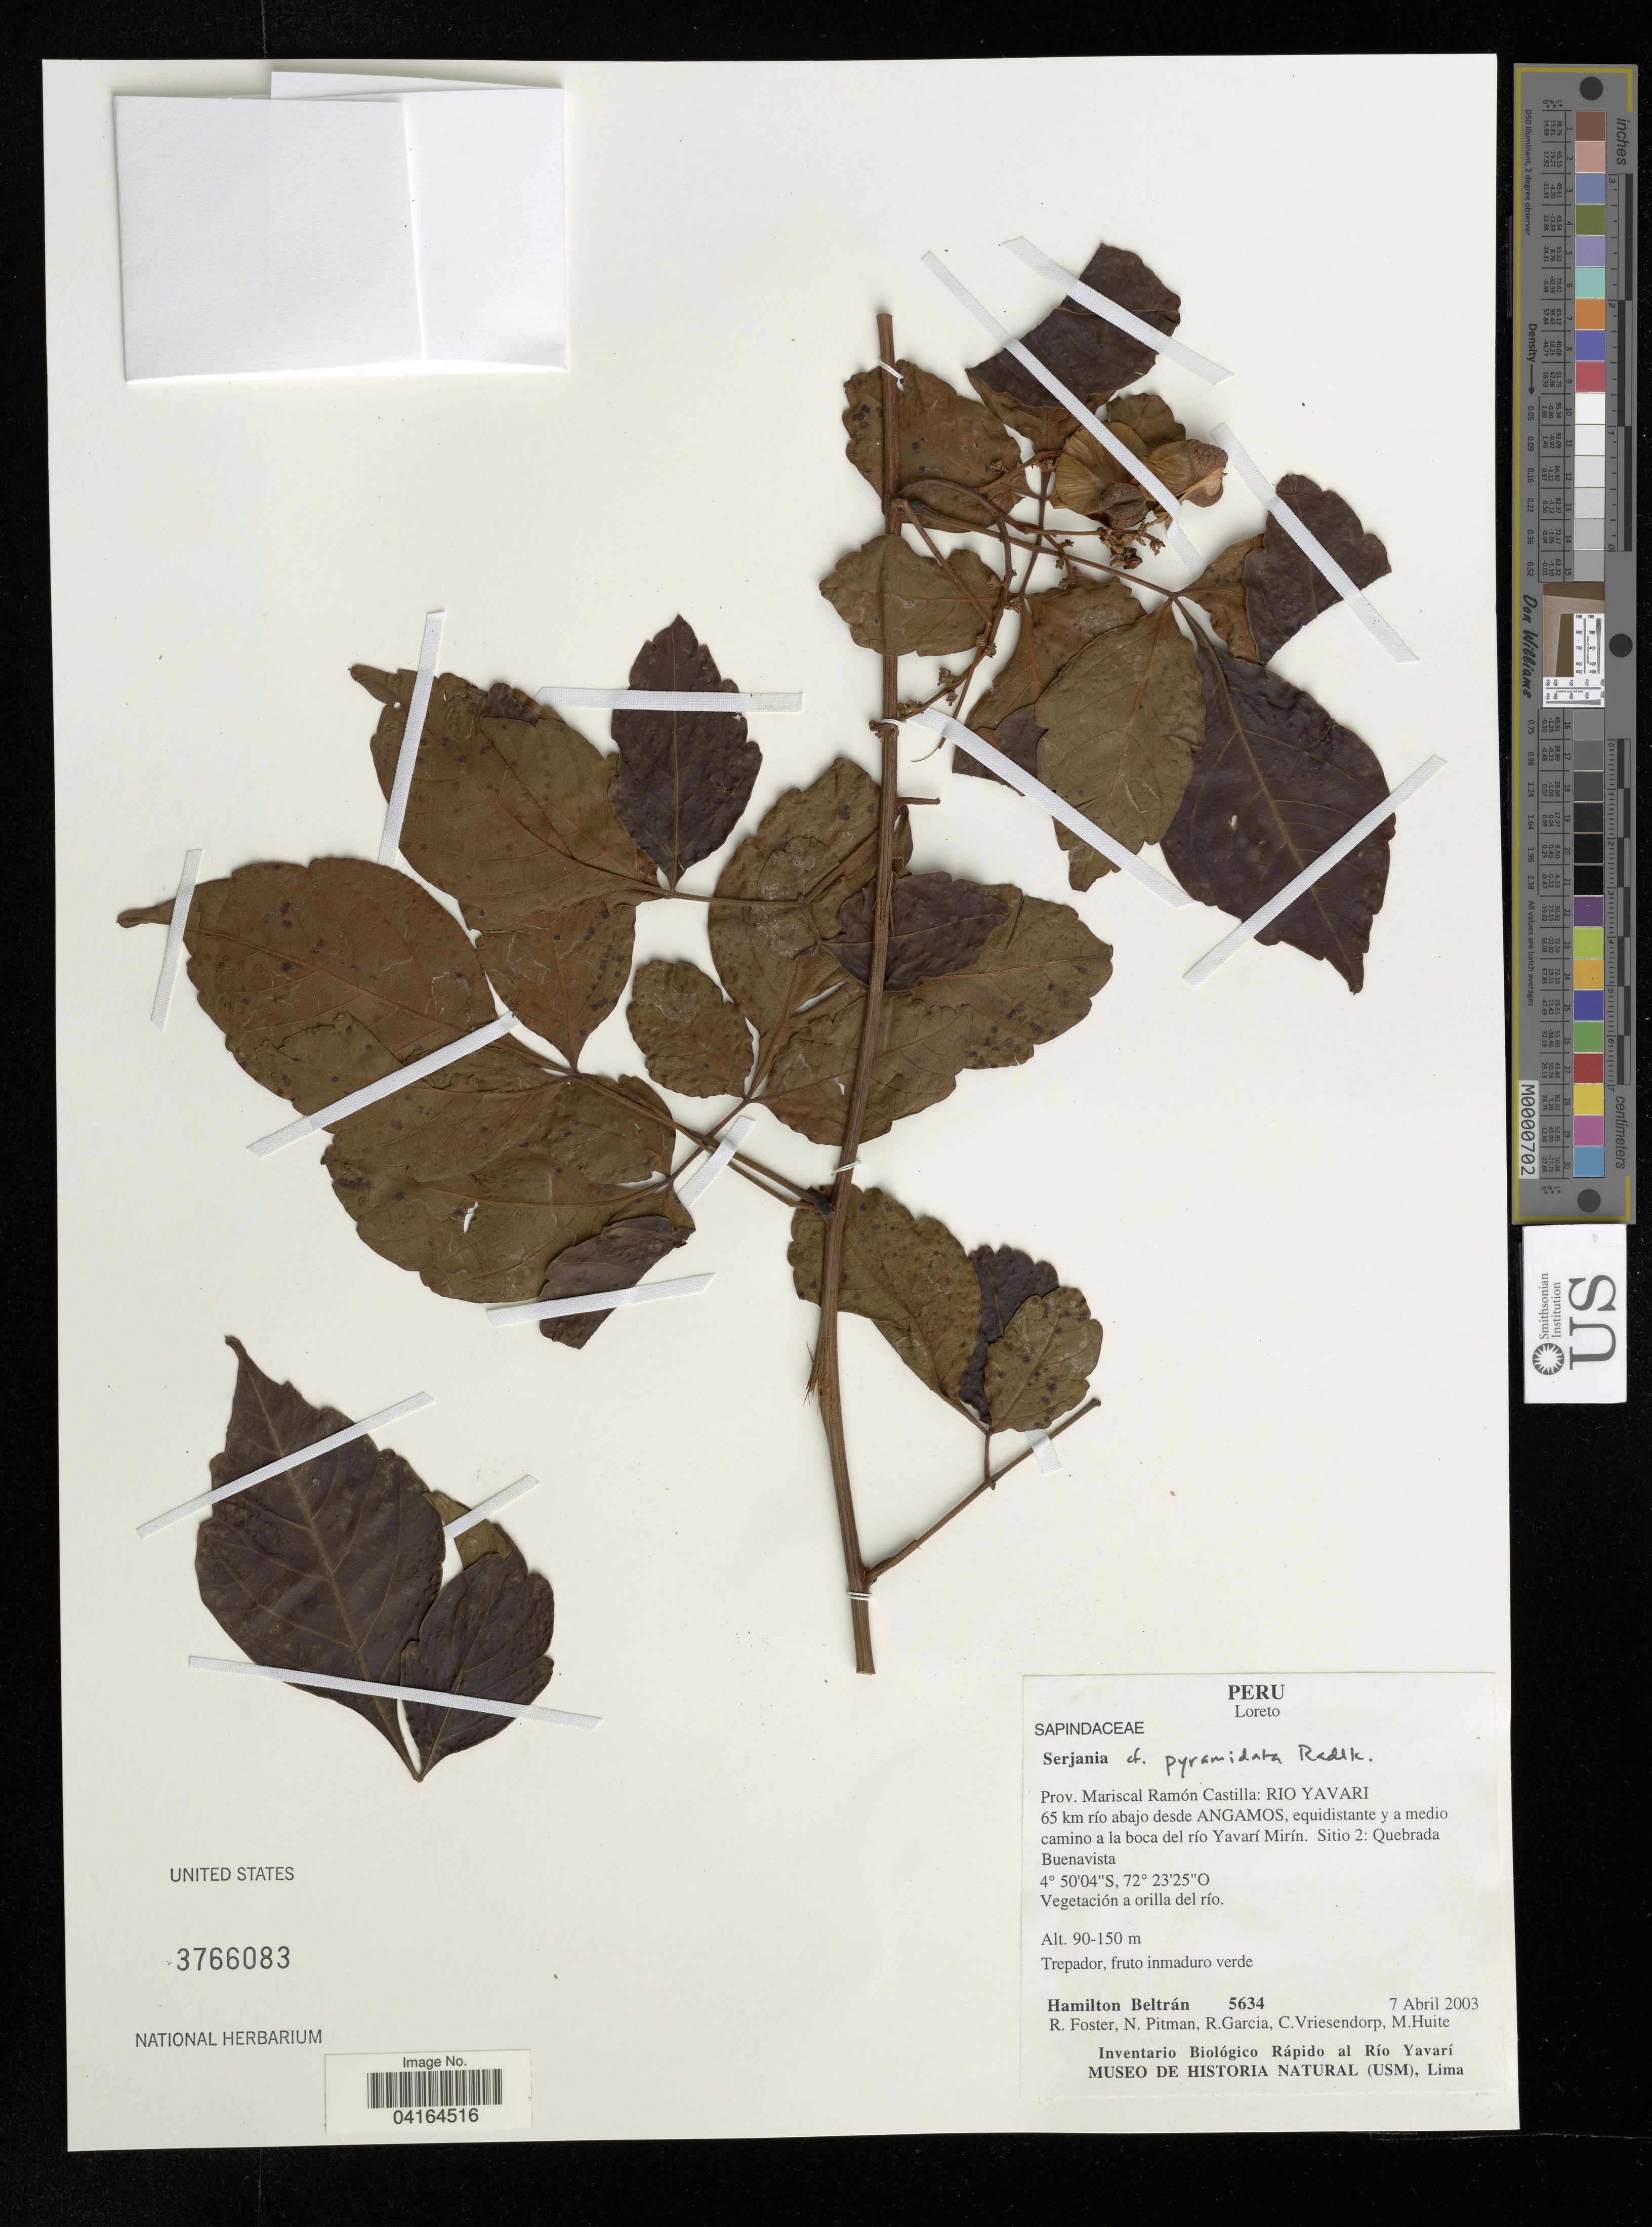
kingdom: Plantae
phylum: Tracheophyta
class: Magnoliopsida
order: Sapindales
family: Sapindaceae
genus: Serjania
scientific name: Serjania pyramidata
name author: Radlk.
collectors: H. Beltrán, R. Foster, N. Pitman, R. García & et al.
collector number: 5634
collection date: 2003-04-07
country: Peru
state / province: Loreto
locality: Prov. Mariscal Ramón Castilla: Rio Yavari 65 km río abajo desde Angamos, equidistante y a medio camino a la boca del río Yavarí Mirmín. Sitio 2: Quebrada Buenavista.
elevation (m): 90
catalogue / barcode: US 3766083